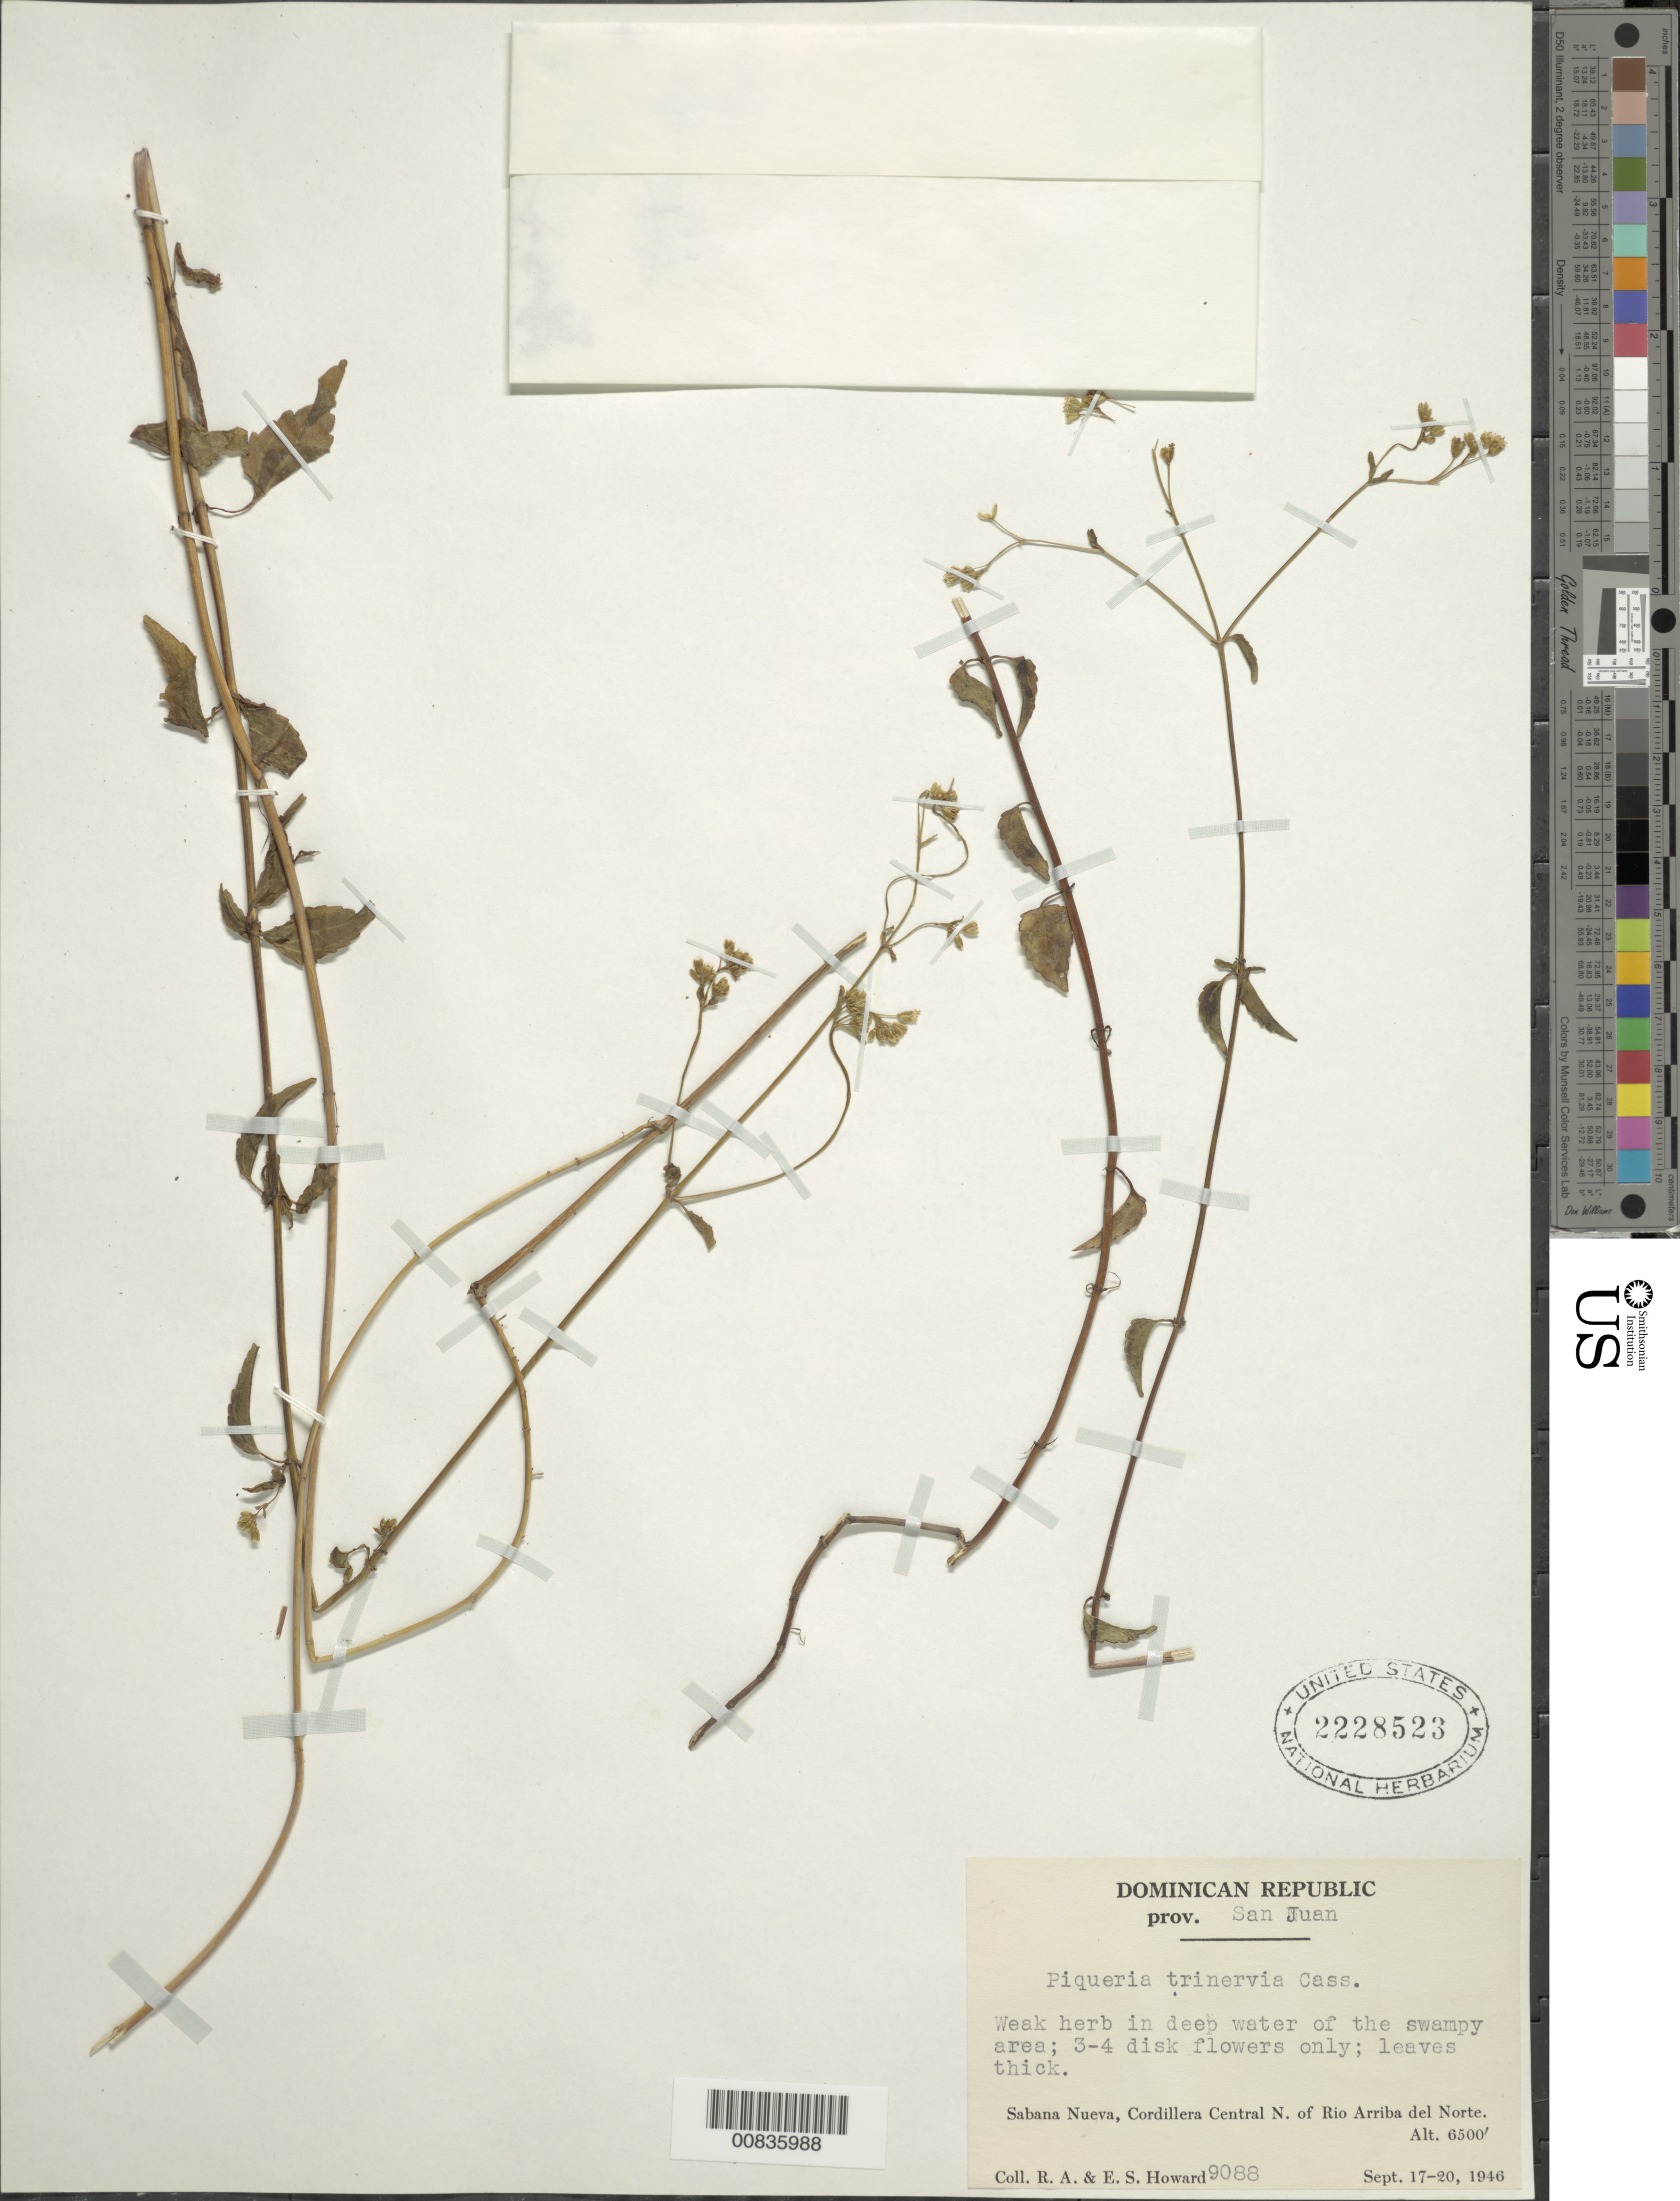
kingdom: Plantae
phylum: Tracheophyta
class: Magnoliopsida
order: Asterales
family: Asteraceae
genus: Piqueria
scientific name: Piqueria trinervia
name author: Cav.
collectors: R. A. Howard & E. S. Howard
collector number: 9088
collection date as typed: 17 Sep 1946 to 20 Sep 1946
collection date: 1946-09-17/1946-09-20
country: Dominican Republic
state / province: San Juan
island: Hispaniola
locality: Sabana Nueva, Cordillera Central N. of Rio Arriba del Norte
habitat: In deep water of the swampy area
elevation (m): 1981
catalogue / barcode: US 2228523